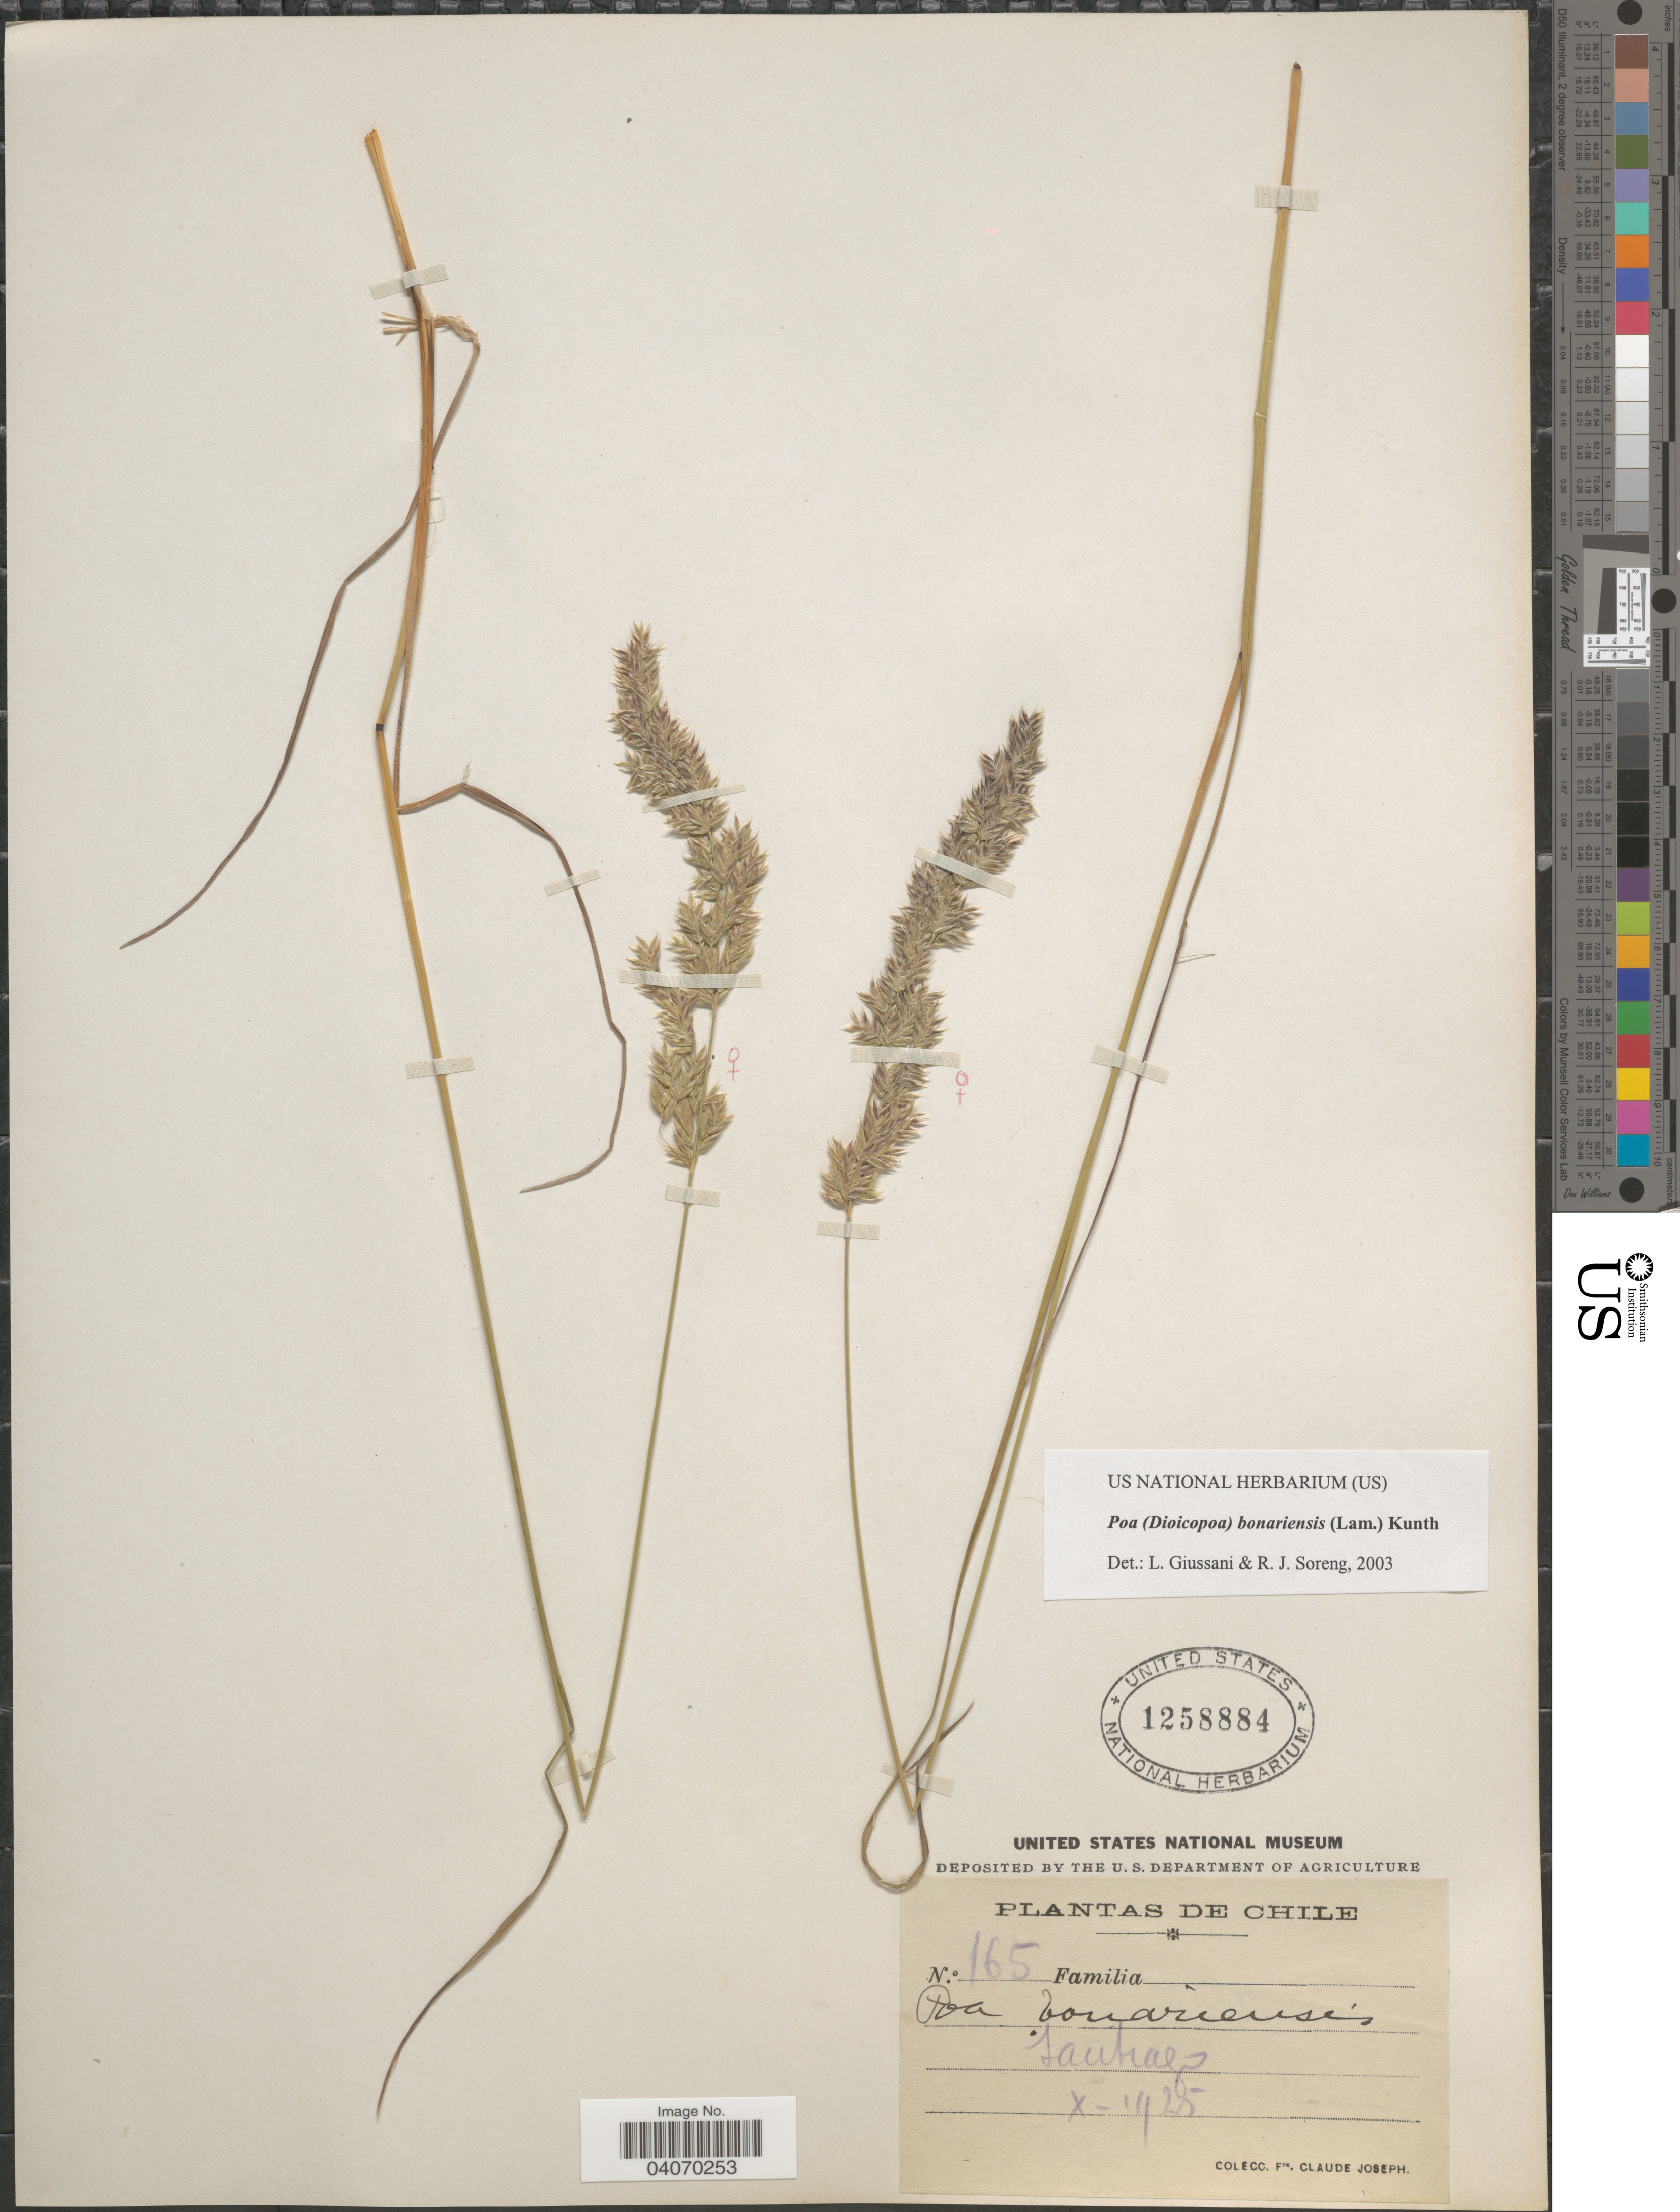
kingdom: Plantae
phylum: Tracheophyta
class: Liliopsida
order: Poales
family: Poaceae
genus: Poa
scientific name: Poa bonariensis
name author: (Lam.) Kunth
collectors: Bro. Claude-Joseph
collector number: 165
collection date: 1925-10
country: Chile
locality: Santiago.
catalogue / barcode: US 1258884